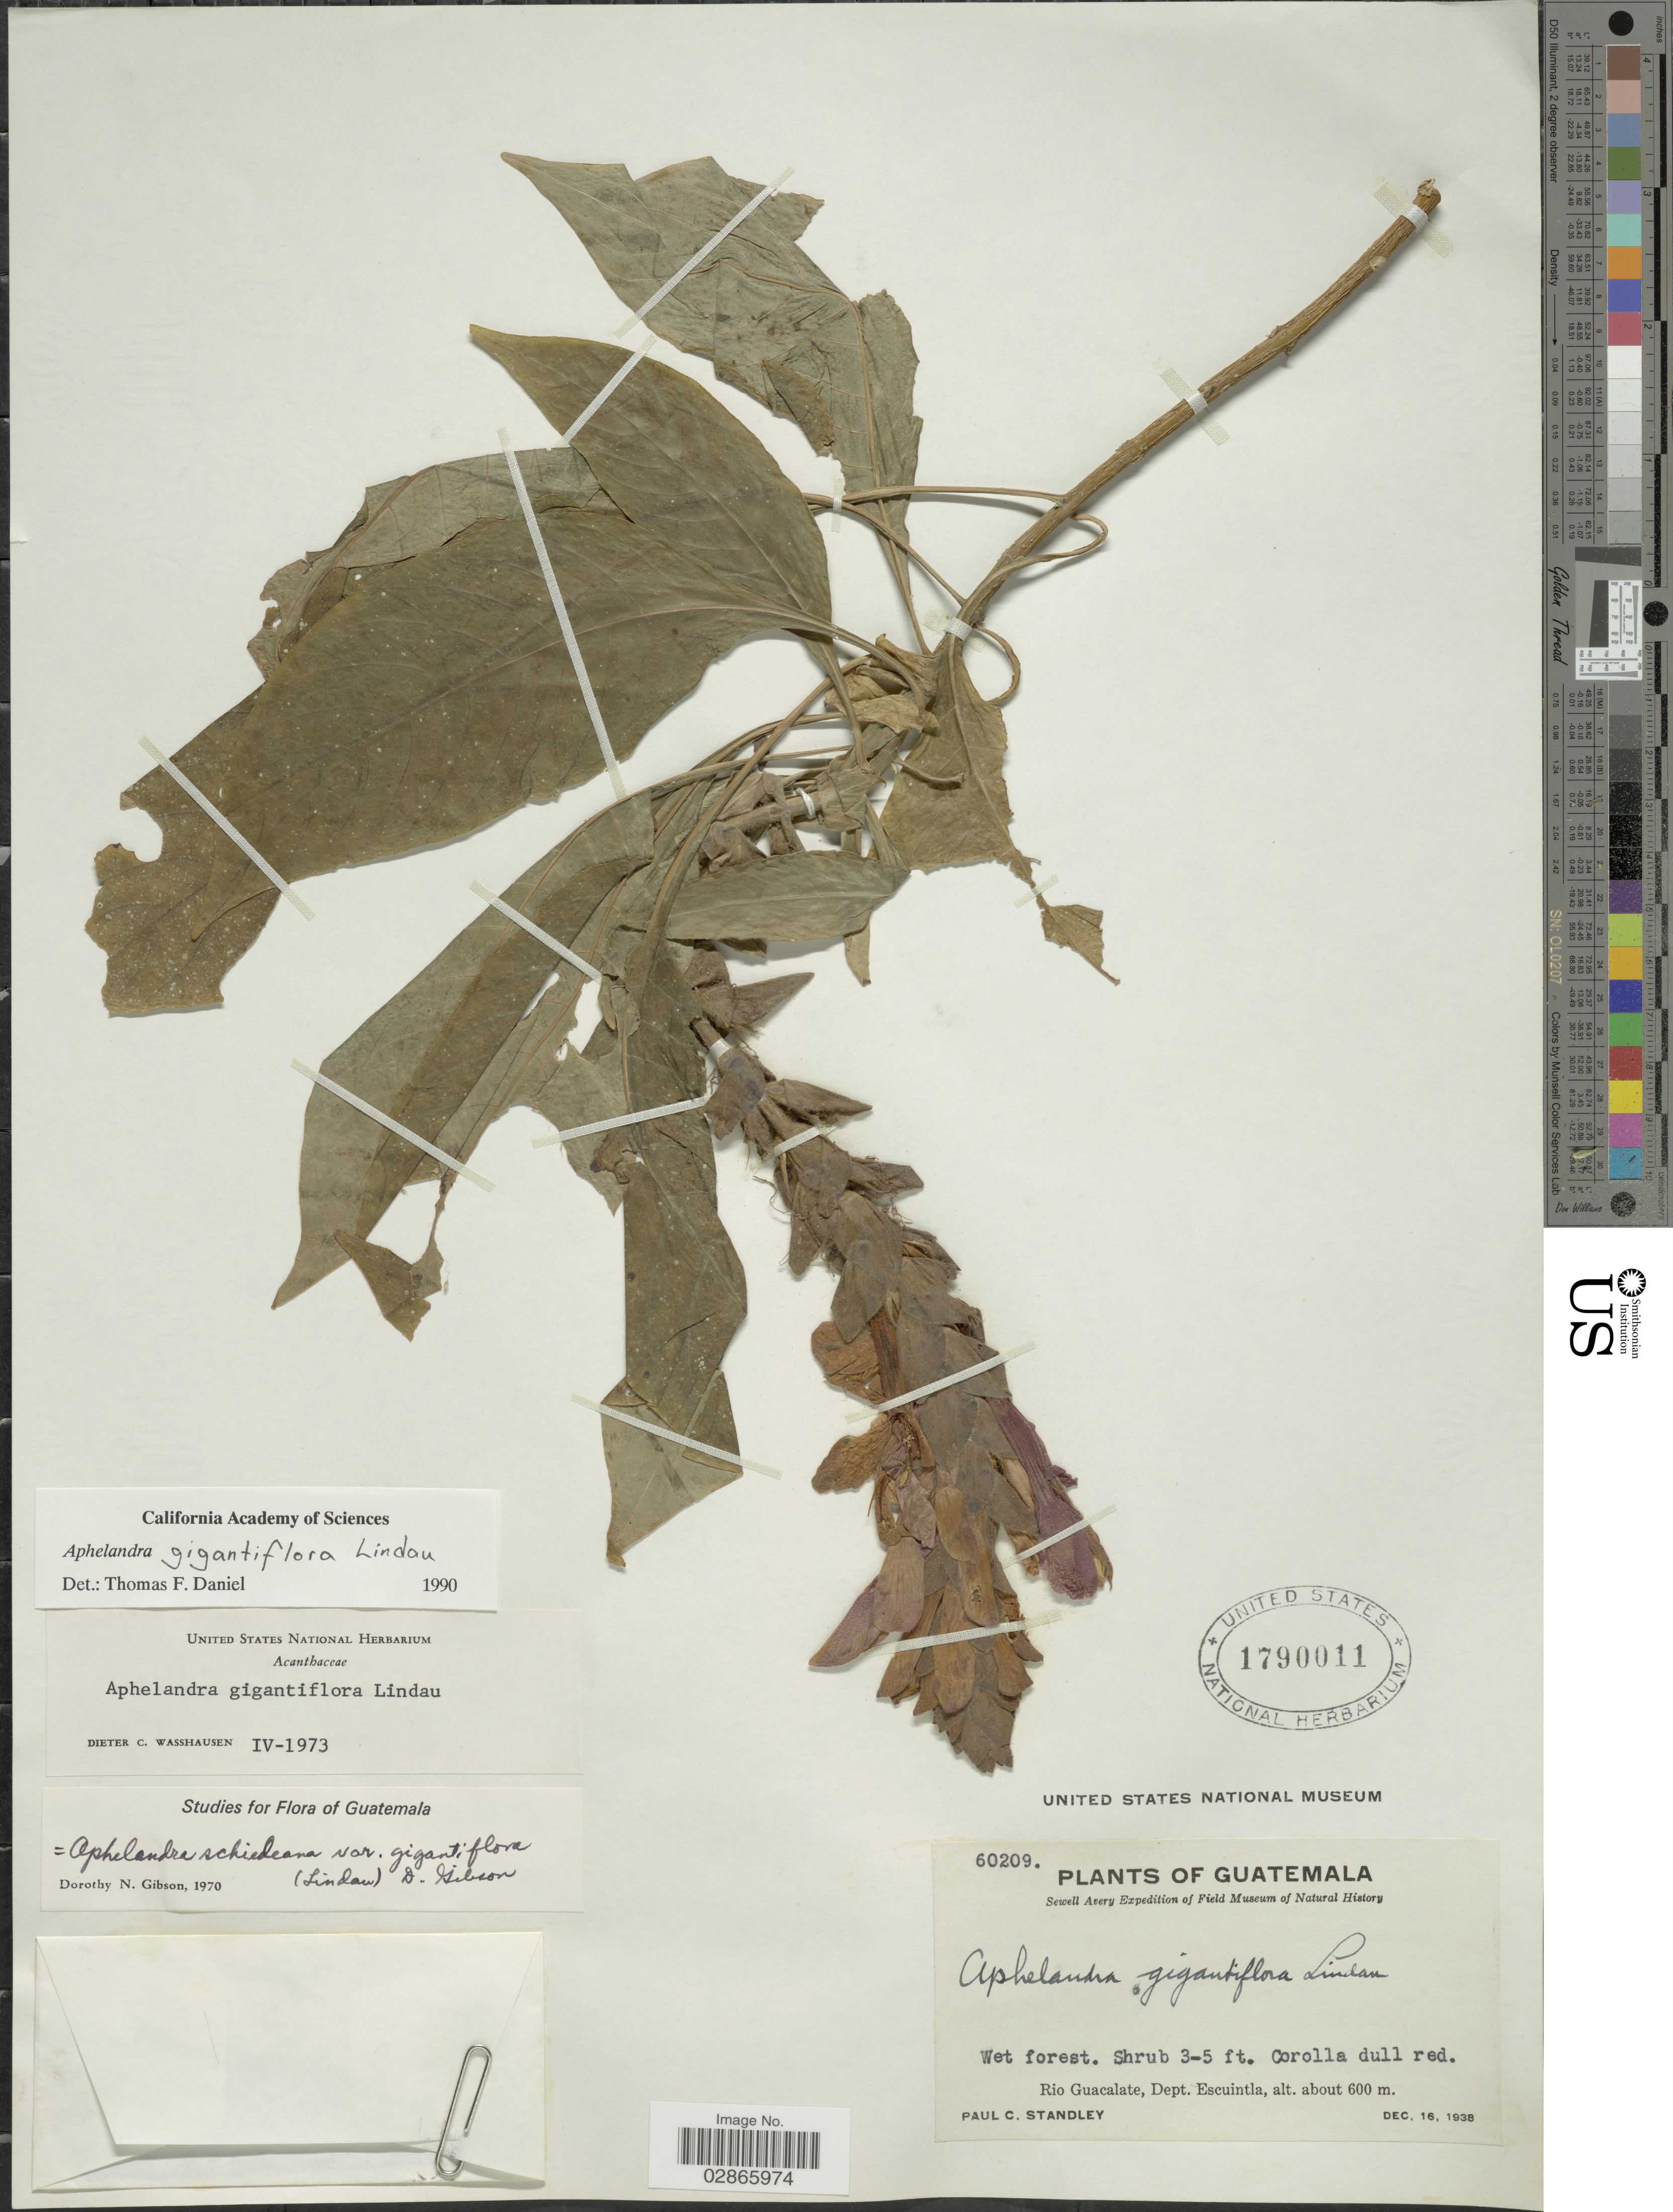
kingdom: Plantae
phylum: Tracheophyta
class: Magnoliopsida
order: Lamiales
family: Acanthaceae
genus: Aphelandra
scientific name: Aphelandra gigantiflora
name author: Lindau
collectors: P. C. Standley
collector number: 60209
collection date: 1938-12-16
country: Guatemala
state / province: Escuintla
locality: Rio Guacalate, Dept. Escuintla.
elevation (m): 600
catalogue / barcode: US 1790011